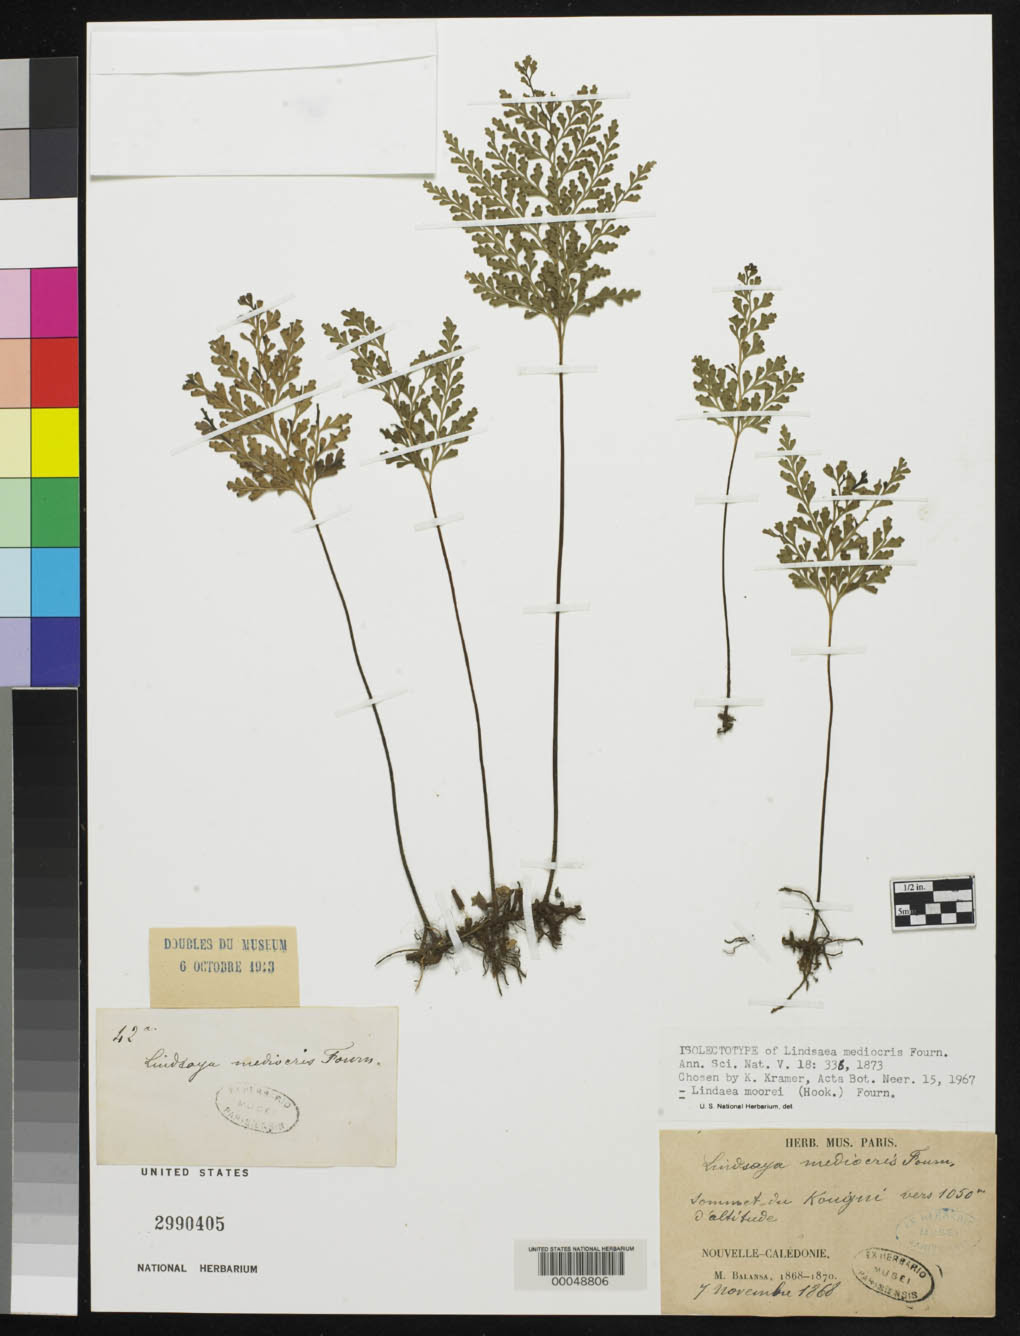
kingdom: Plantae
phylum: Tracheophyta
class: Polypodiopsida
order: Polypodiales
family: Lindsaeaceae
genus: Lindsaea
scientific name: Lindsaea mediocris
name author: E. Fourn.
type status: Isolectotype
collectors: B. Balansa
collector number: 42a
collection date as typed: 07 Nov 1868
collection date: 1868-11-07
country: New Caledonia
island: New Caledonia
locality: Summit of Mt. Koghis.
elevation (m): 1050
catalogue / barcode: US 2990405